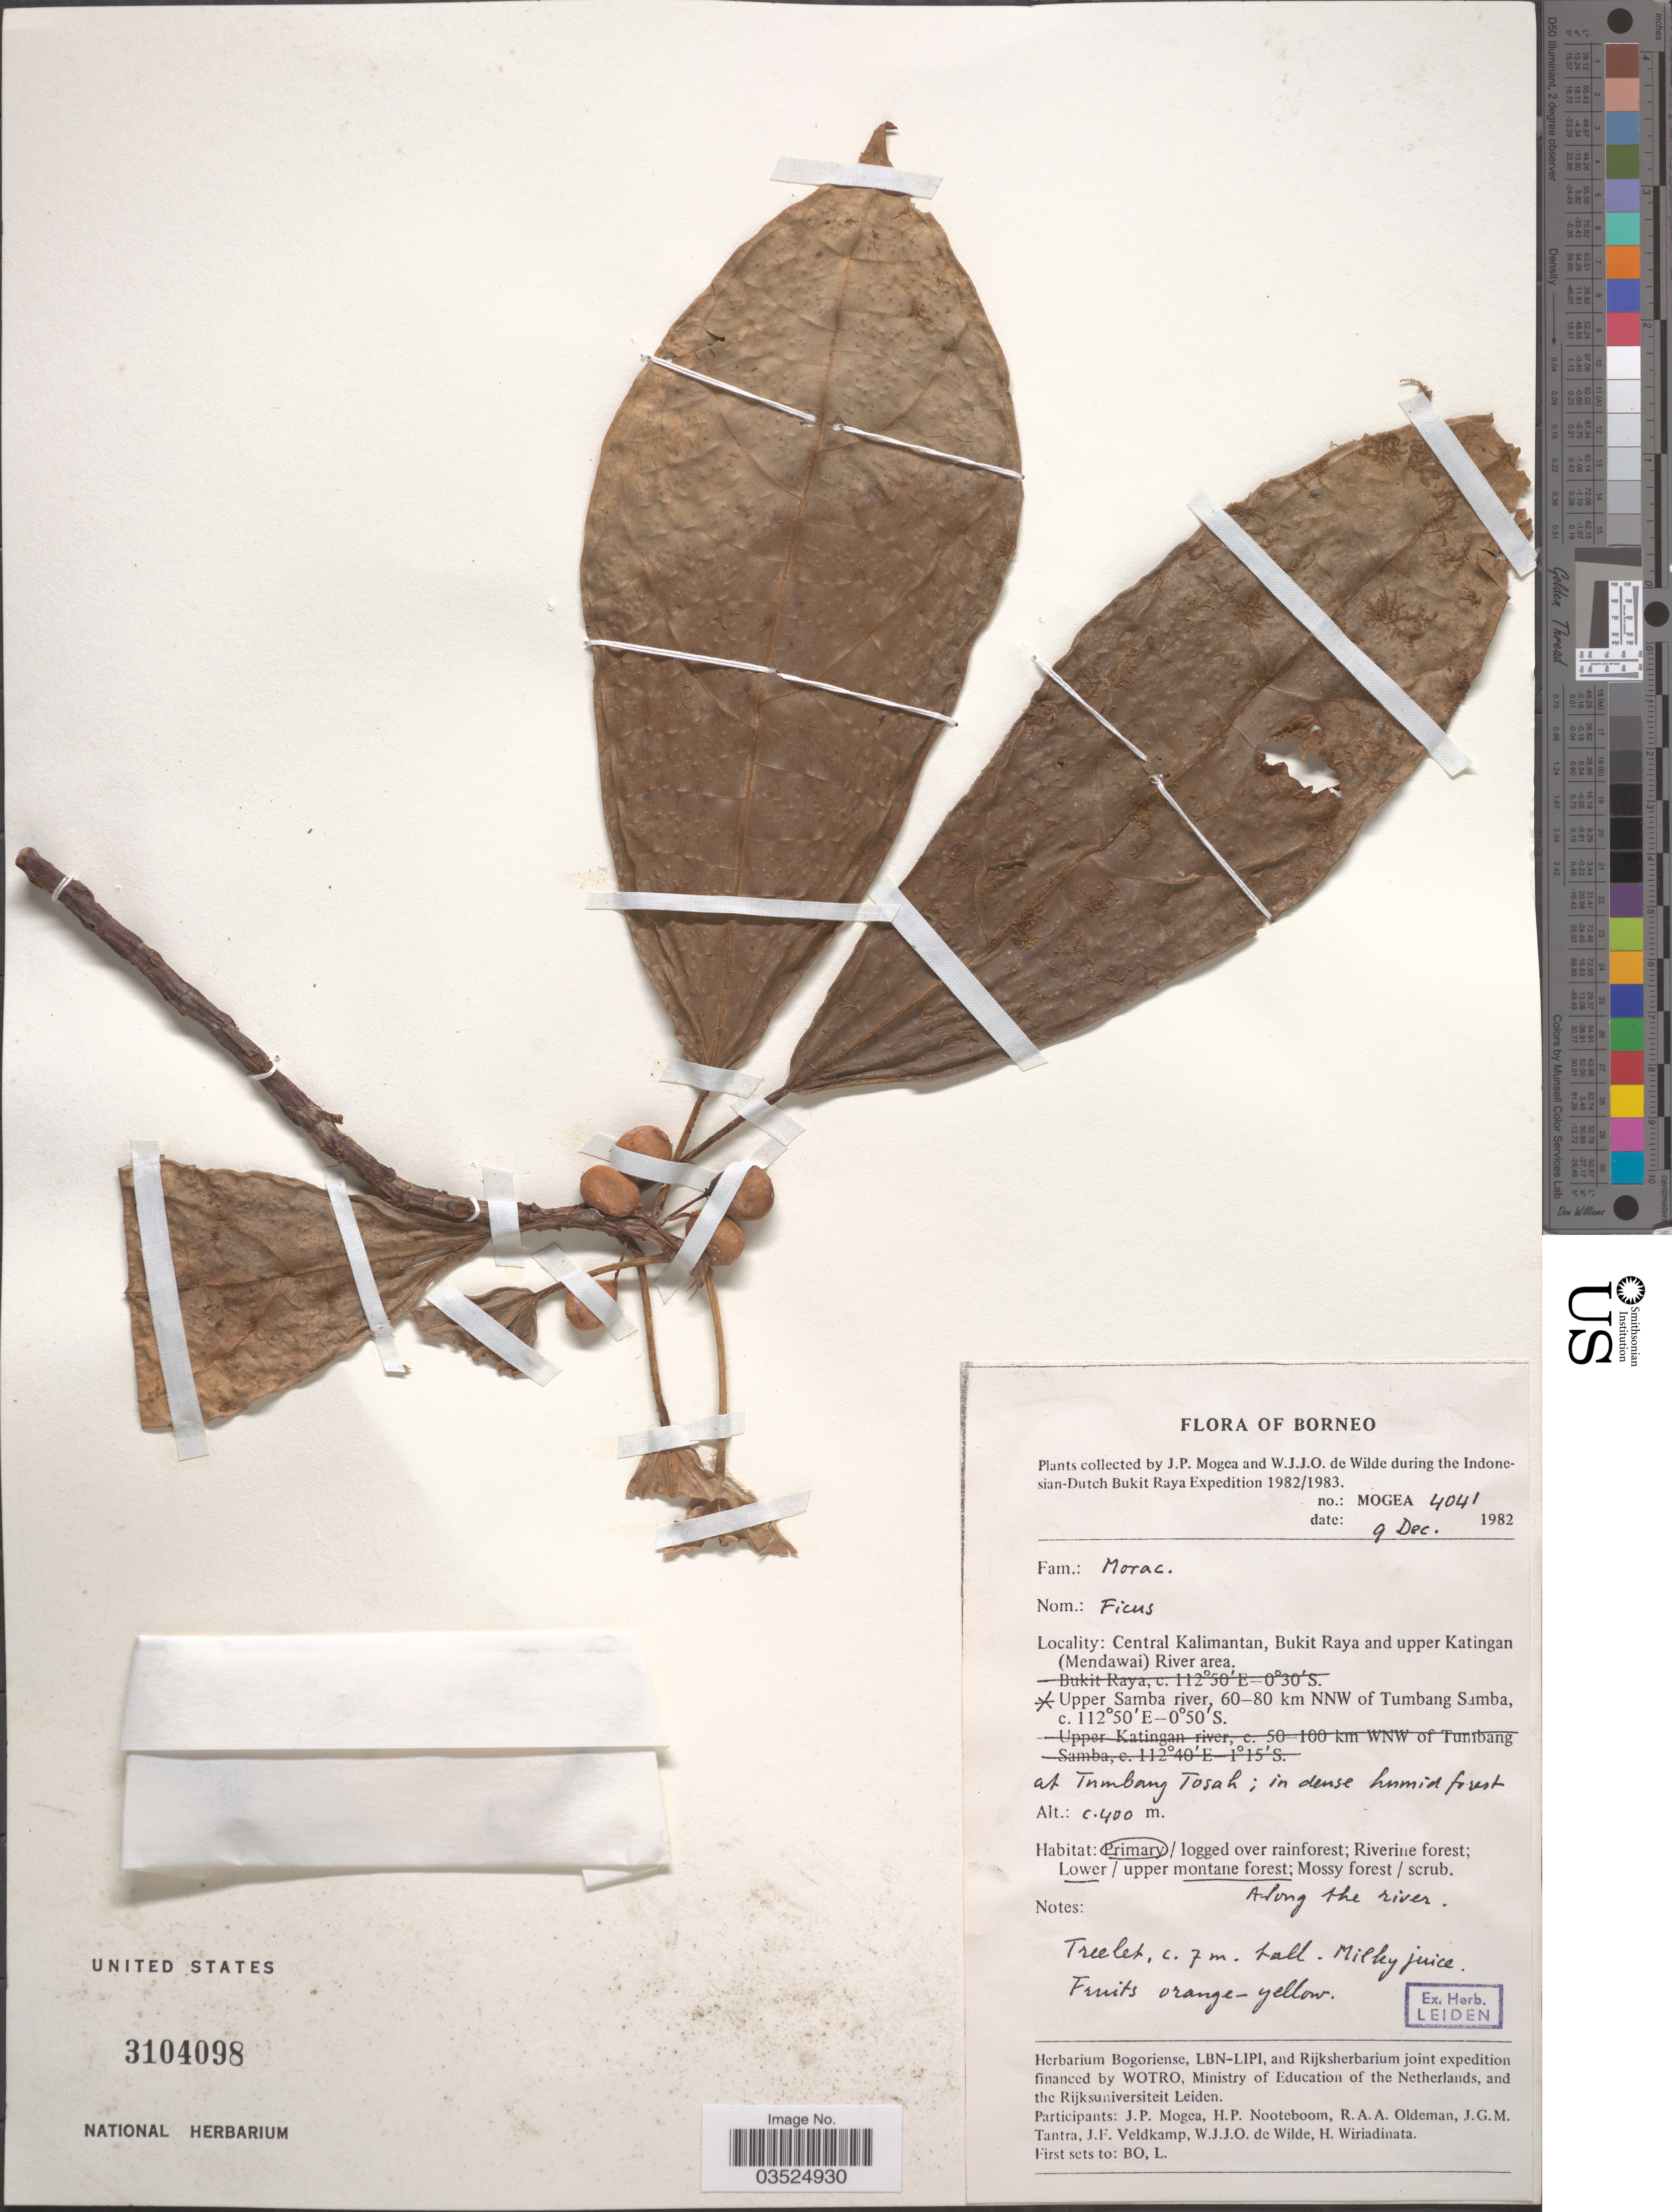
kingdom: Plantae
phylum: Tracheophyta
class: Magnoliopsida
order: Rosales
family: Moraceae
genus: Ficus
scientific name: Ficus sp.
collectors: J. Mogea & W. J. de Wilde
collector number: MOGEA4041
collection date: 1982-12-09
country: Indonesia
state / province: Kalimantan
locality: Borneo. Central Kalimantan, Bukit Raya and upper Katingan (Mendawai) River area. Upper Samba river, 60-80 km NNW of Tumbang Samba. At Tumbang Tosah; in dense humid forest.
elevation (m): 400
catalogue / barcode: US 3104098